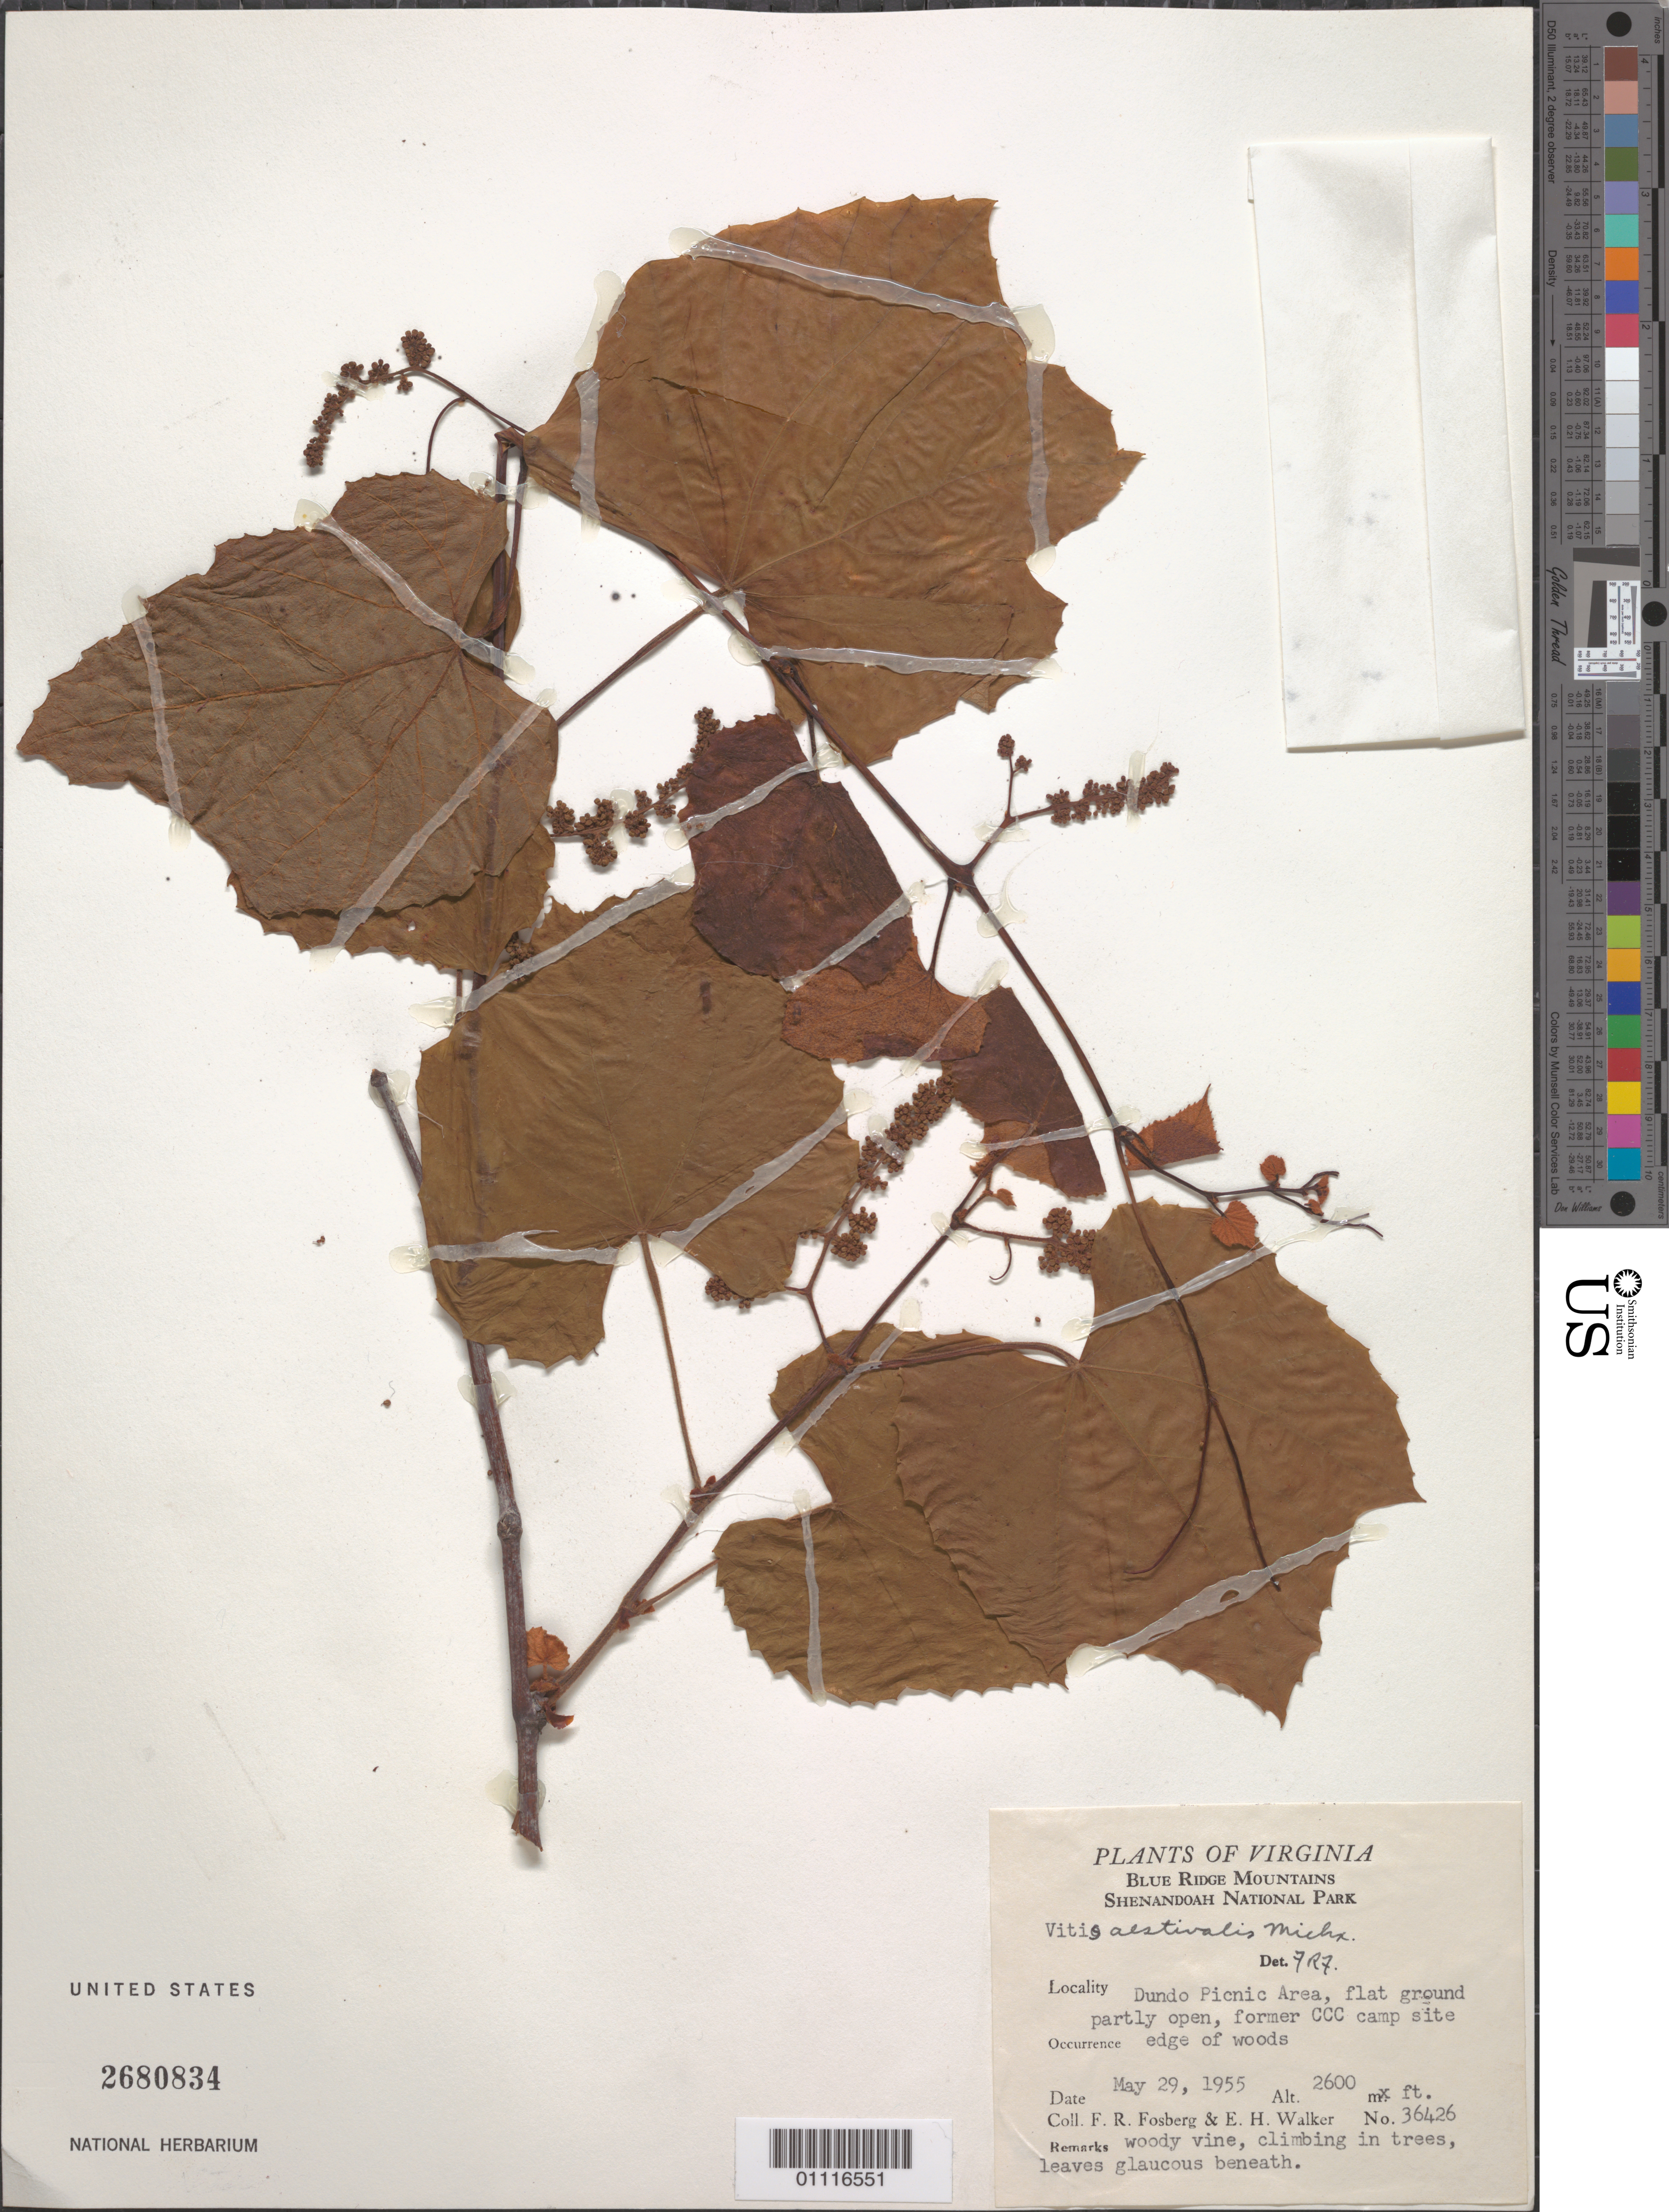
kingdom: Plantae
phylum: Tracheophyta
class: Magnoliopsida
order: Vitales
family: Vitaceae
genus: Vitis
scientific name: Vitis aestivalis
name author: Michx.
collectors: F. R. Fosberg & E. H. Walker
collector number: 36426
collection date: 1955-05-29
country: United States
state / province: Virginia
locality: Blue Ridge Mountains, Shenandoah National Park, Dundo picnic Area, flat ground partly open, former CCC camp site, edge of woods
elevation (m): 792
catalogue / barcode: US 2680834